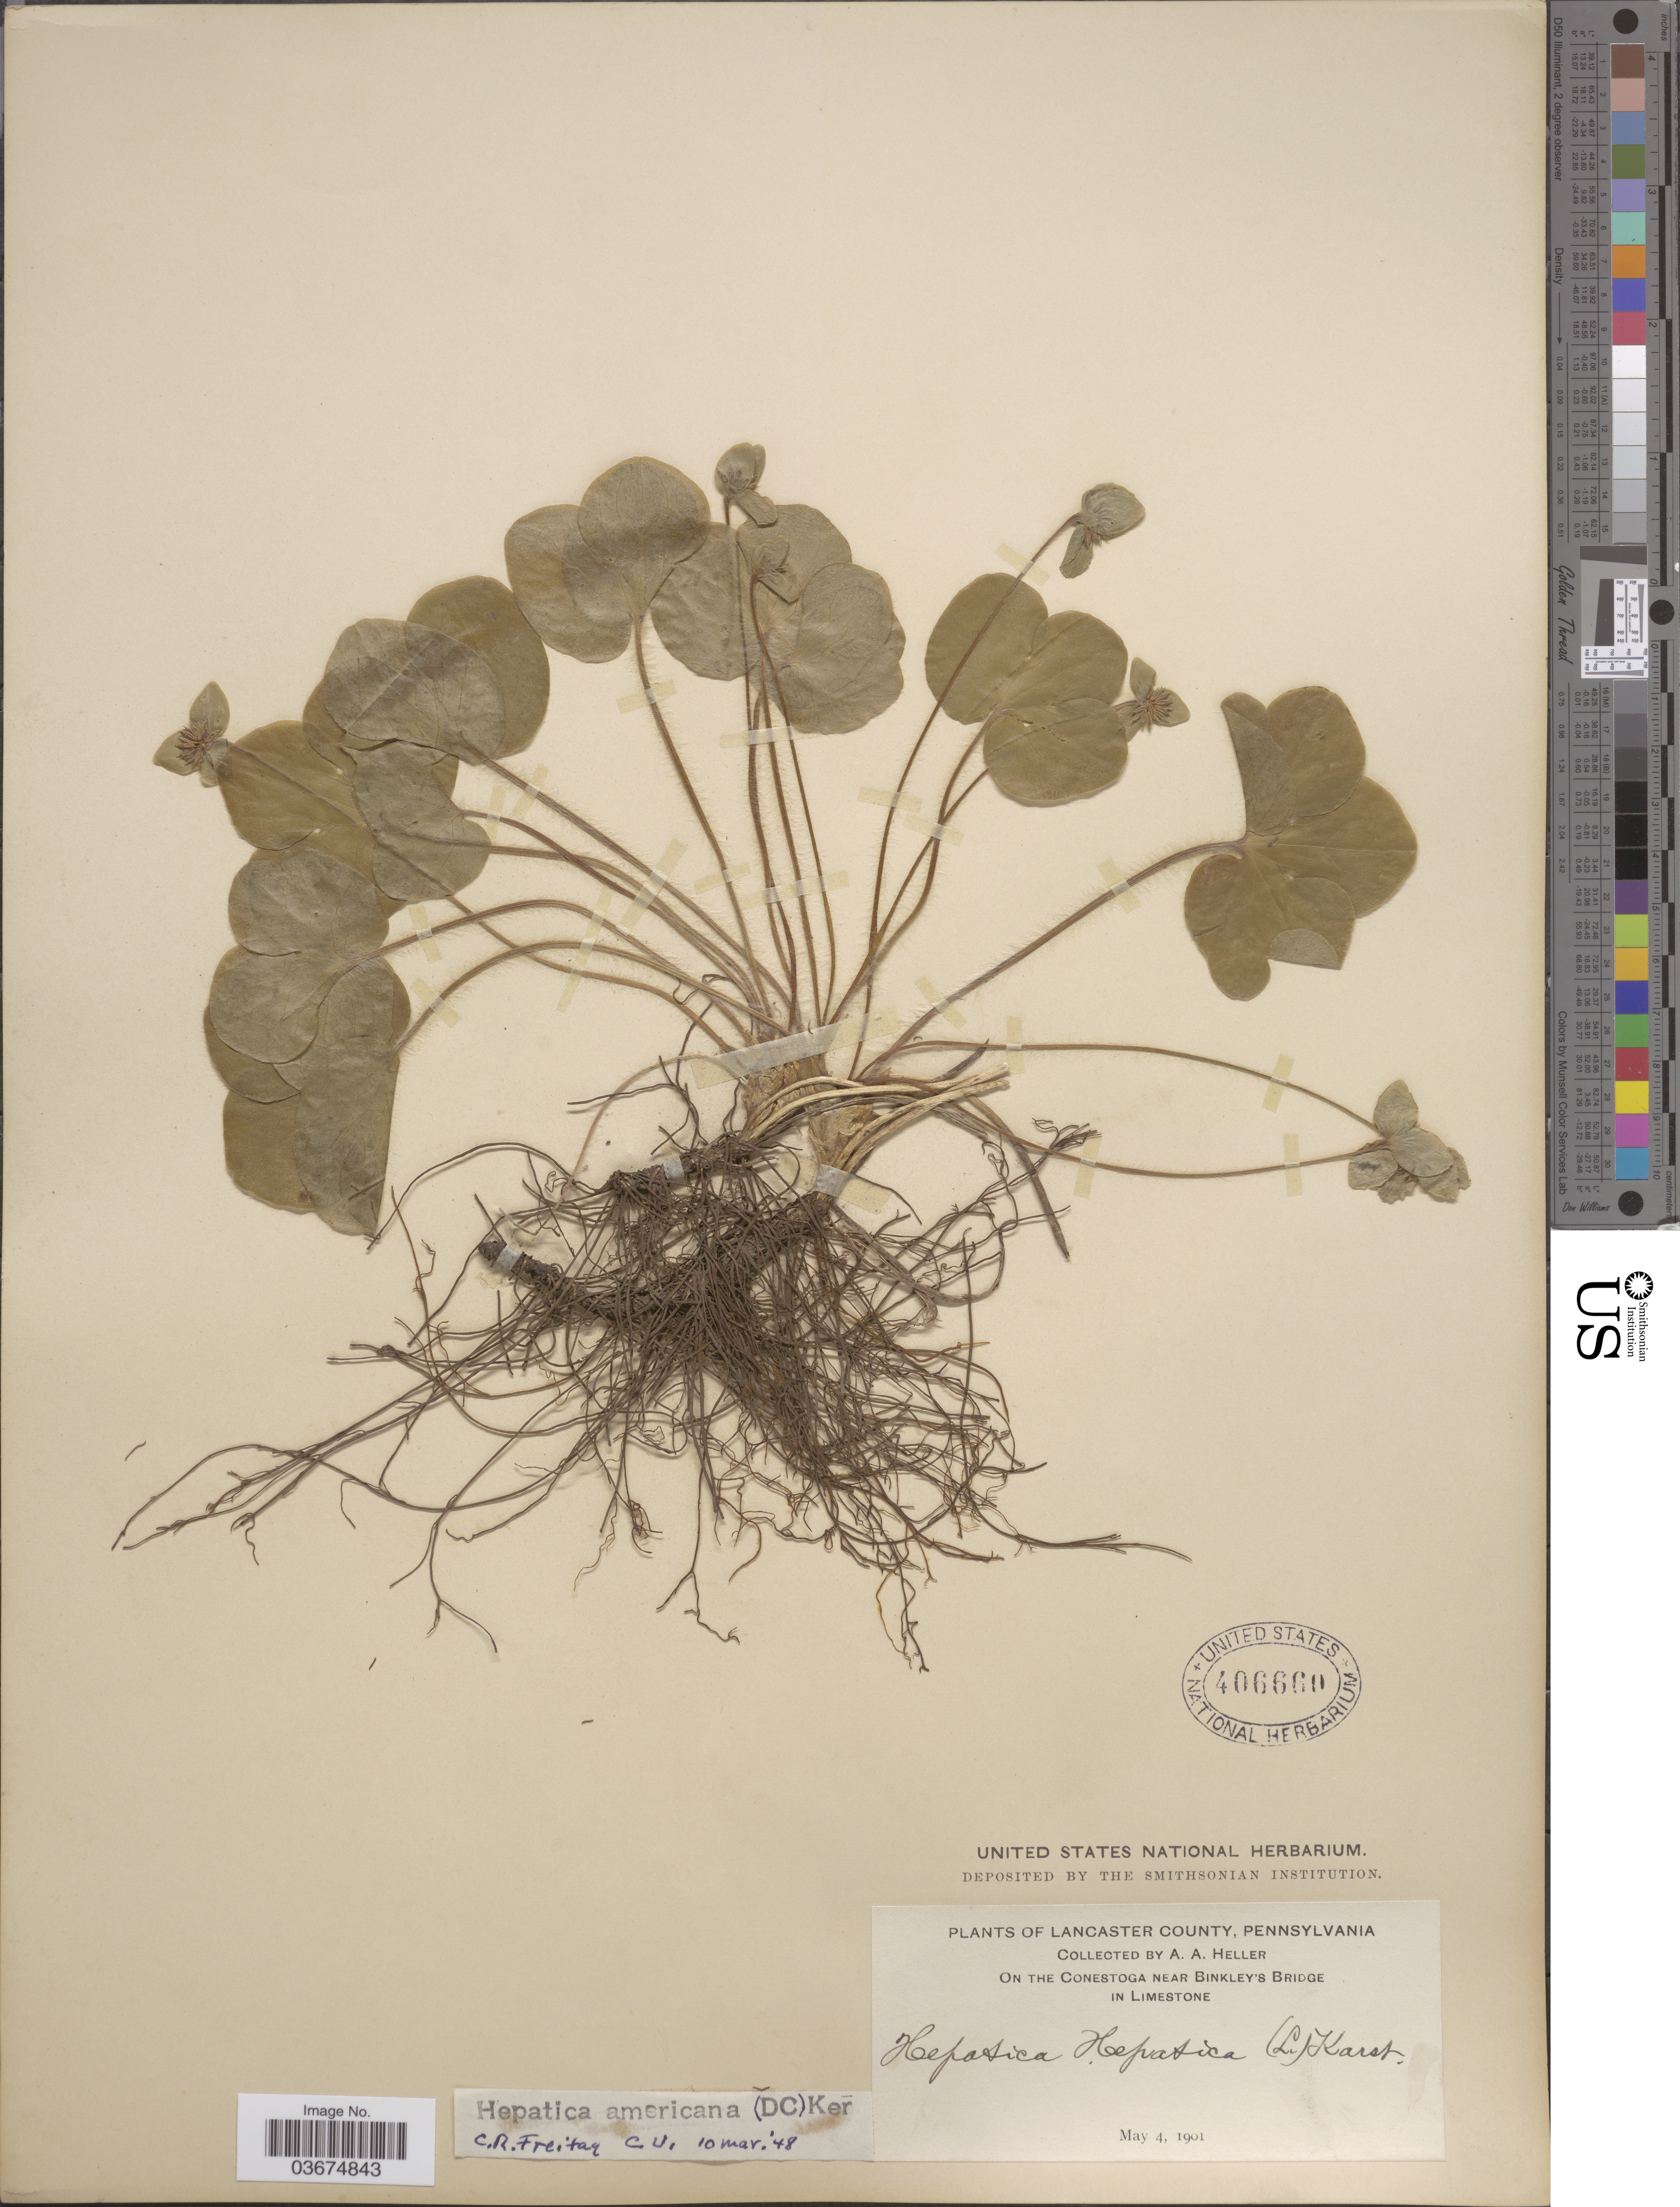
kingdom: Plantae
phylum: Tracheophyta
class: Magnoliopsida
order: Ranunculales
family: Ranunculaceae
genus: Hepatica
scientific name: Hepatica americana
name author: (DC.) Ker Gawl.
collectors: A. A. Heller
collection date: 1901-05-04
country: United States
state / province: Pennsylvania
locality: Lancaster County. On the Conestoga near Binkley's Bridge in Limestone.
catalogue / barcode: US 406660